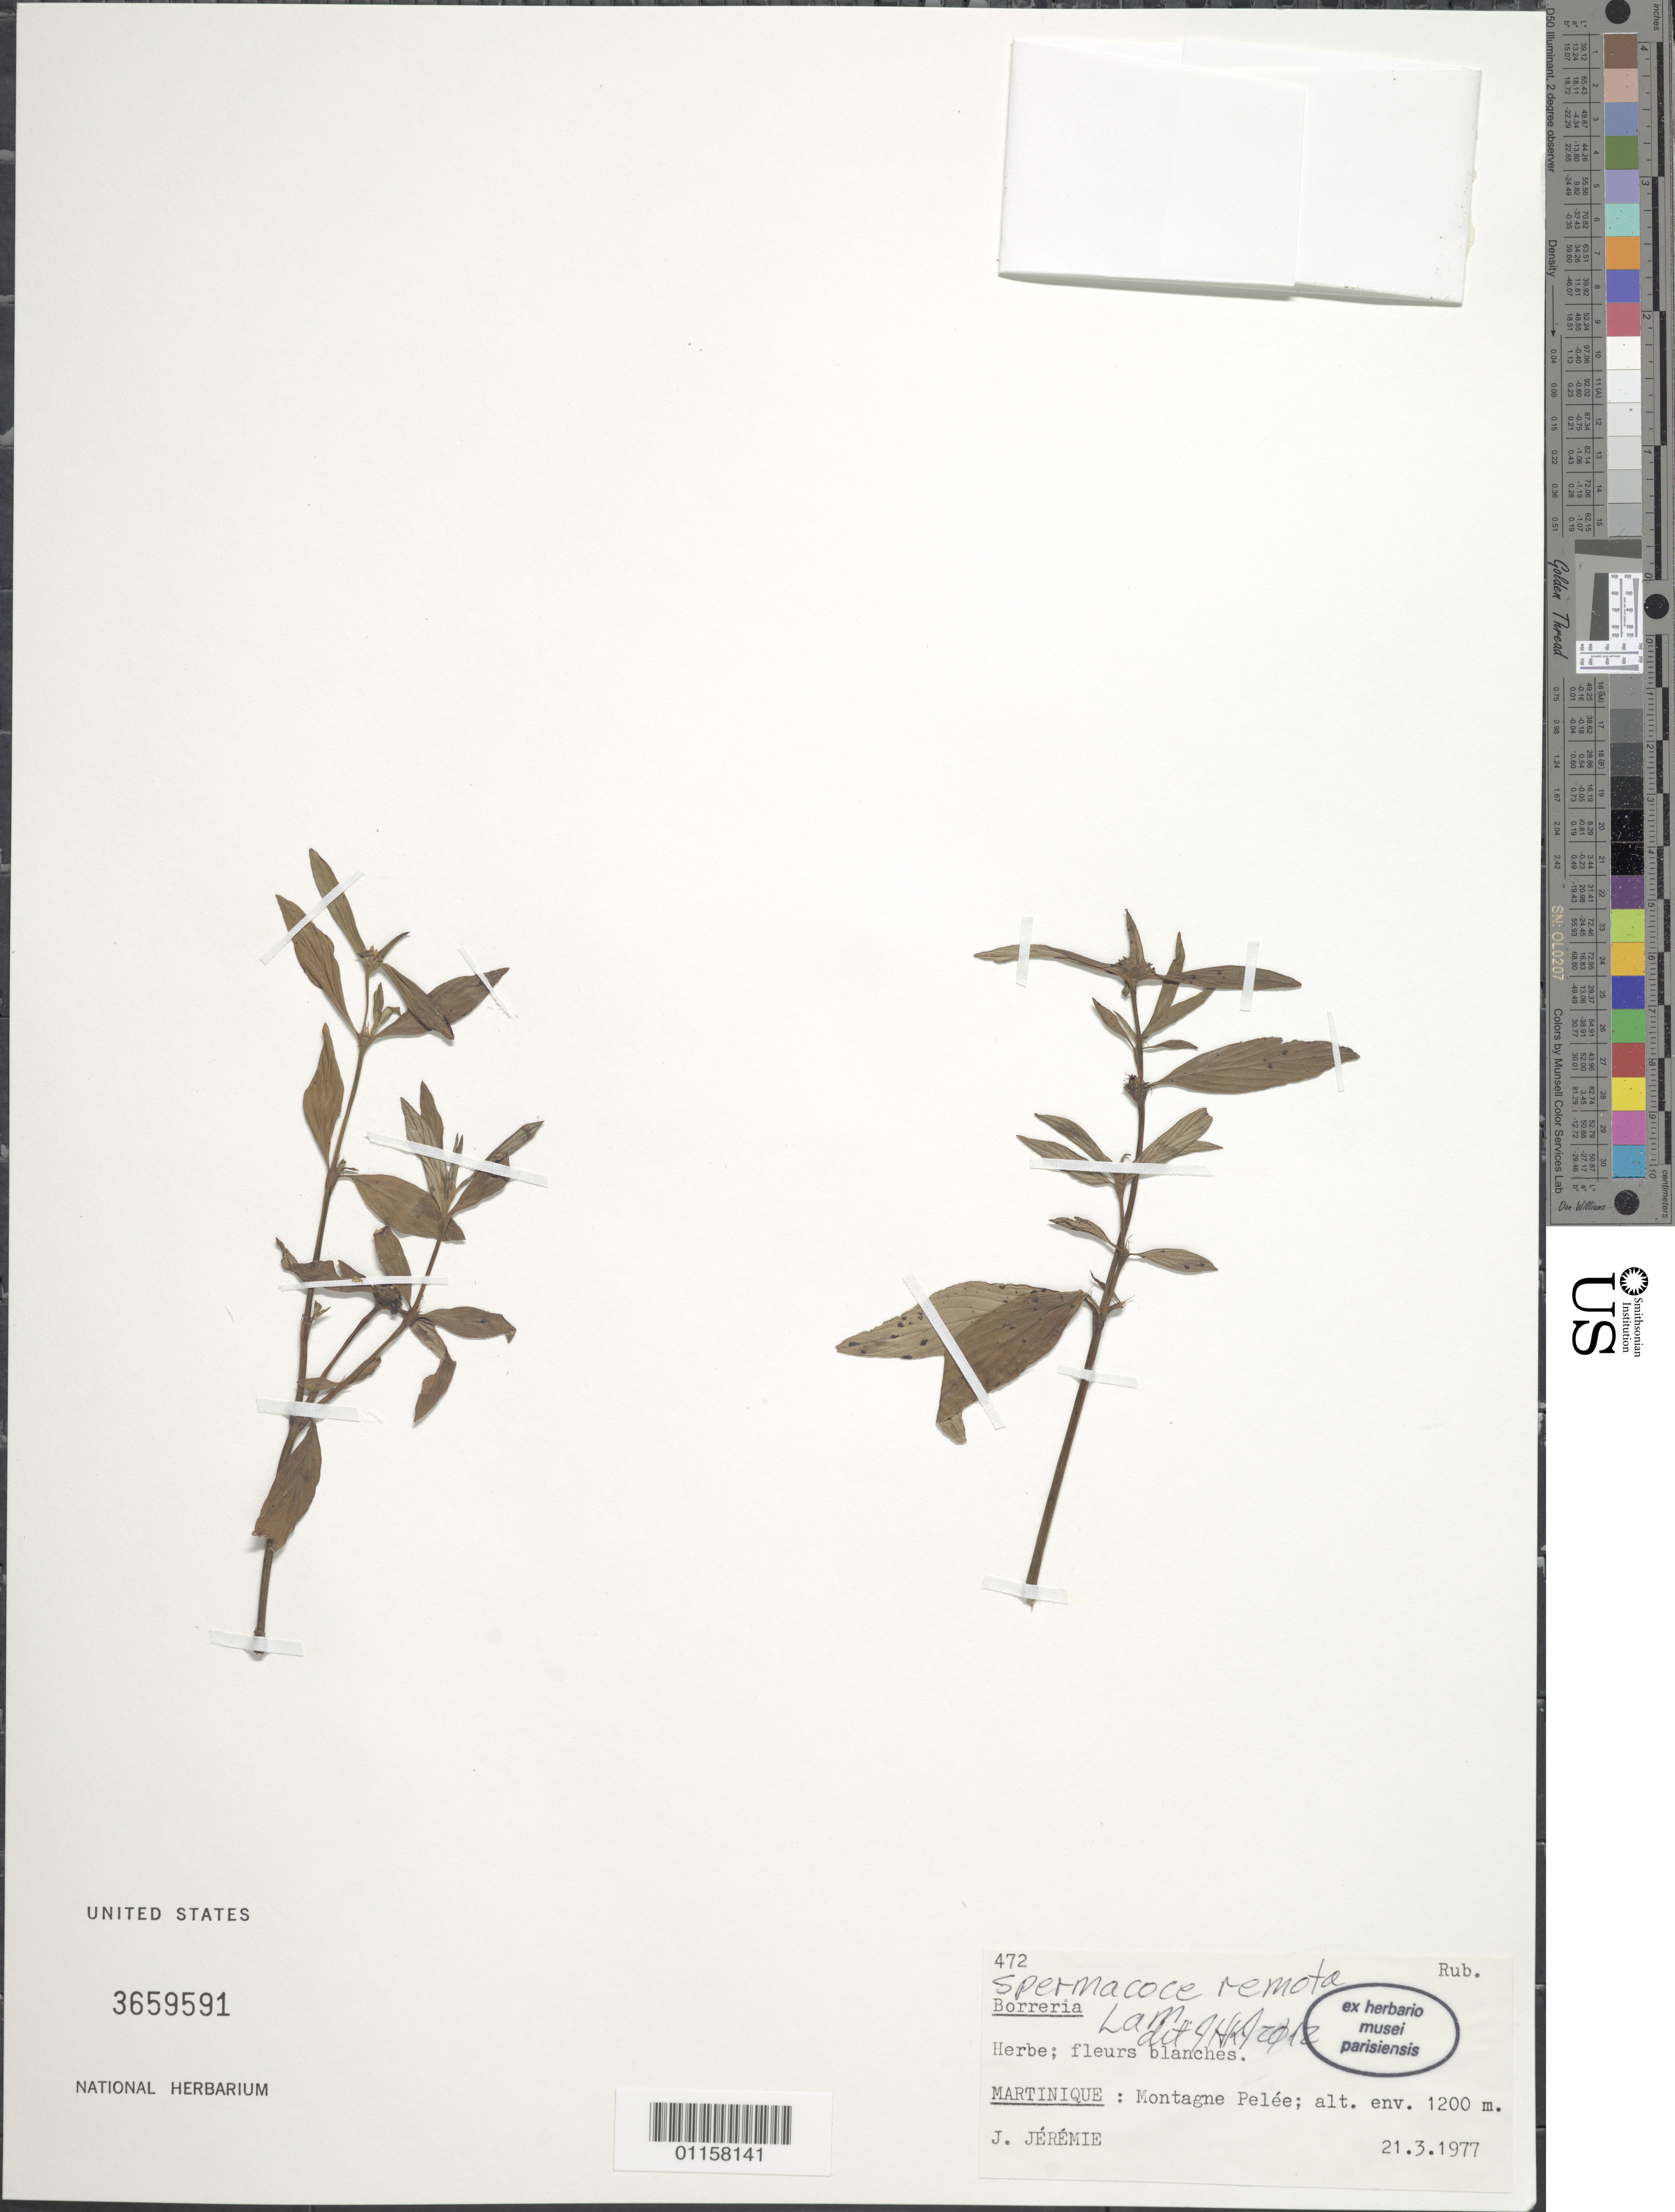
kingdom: Plantae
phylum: Tracheophyta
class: Magnoliopsida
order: Gentianales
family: Rubiaceae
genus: Spermacoce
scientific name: Spermacoce remota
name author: Lam.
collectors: J. Jérémie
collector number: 472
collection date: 1977-03-21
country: Martinique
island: Martinique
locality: Montagne Pelée.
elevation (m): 1200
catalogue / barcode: US 3659591